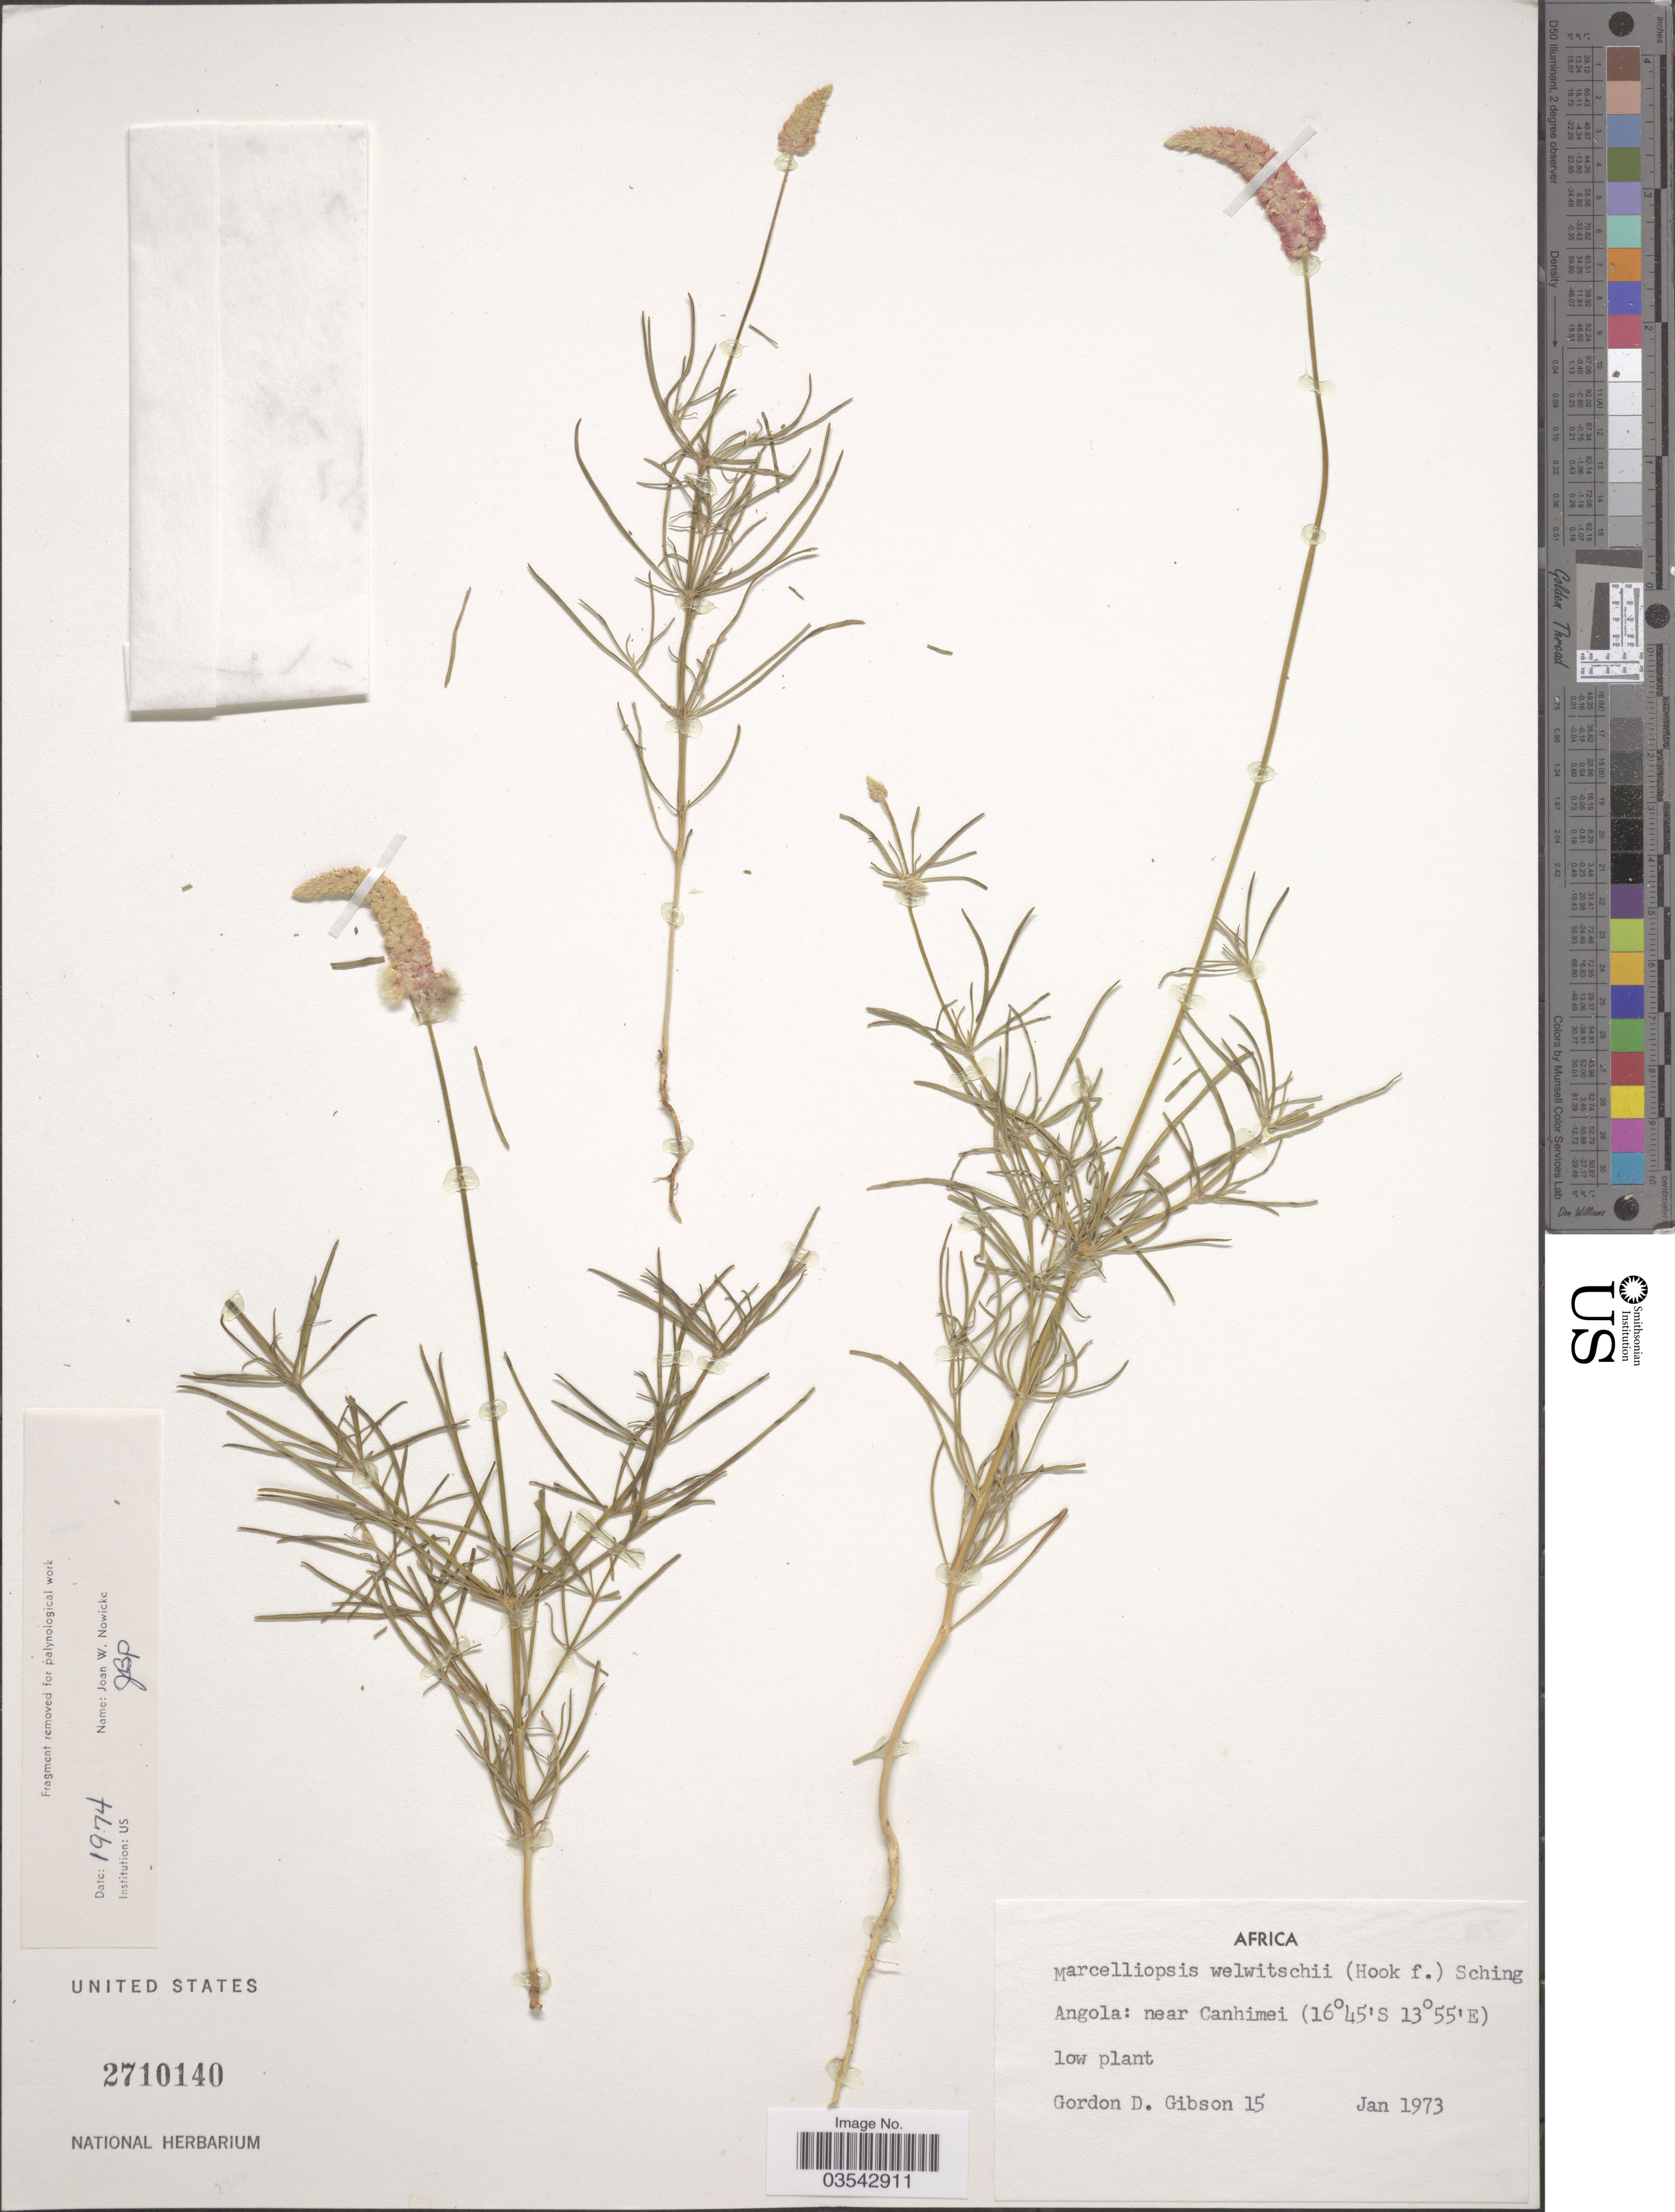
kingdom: Plantae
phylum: Tracheophyta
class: Magnoliopsida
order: Caryophyllales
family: Amaranthaceae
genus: Marcelliopsis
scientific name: Marcelliopsis welwitschii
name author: (Hook. f.) Schinz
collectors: G. D. Gibson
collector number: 15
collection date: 1973-01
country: Angola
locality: Near Canhimei.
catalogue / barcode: US 2710140